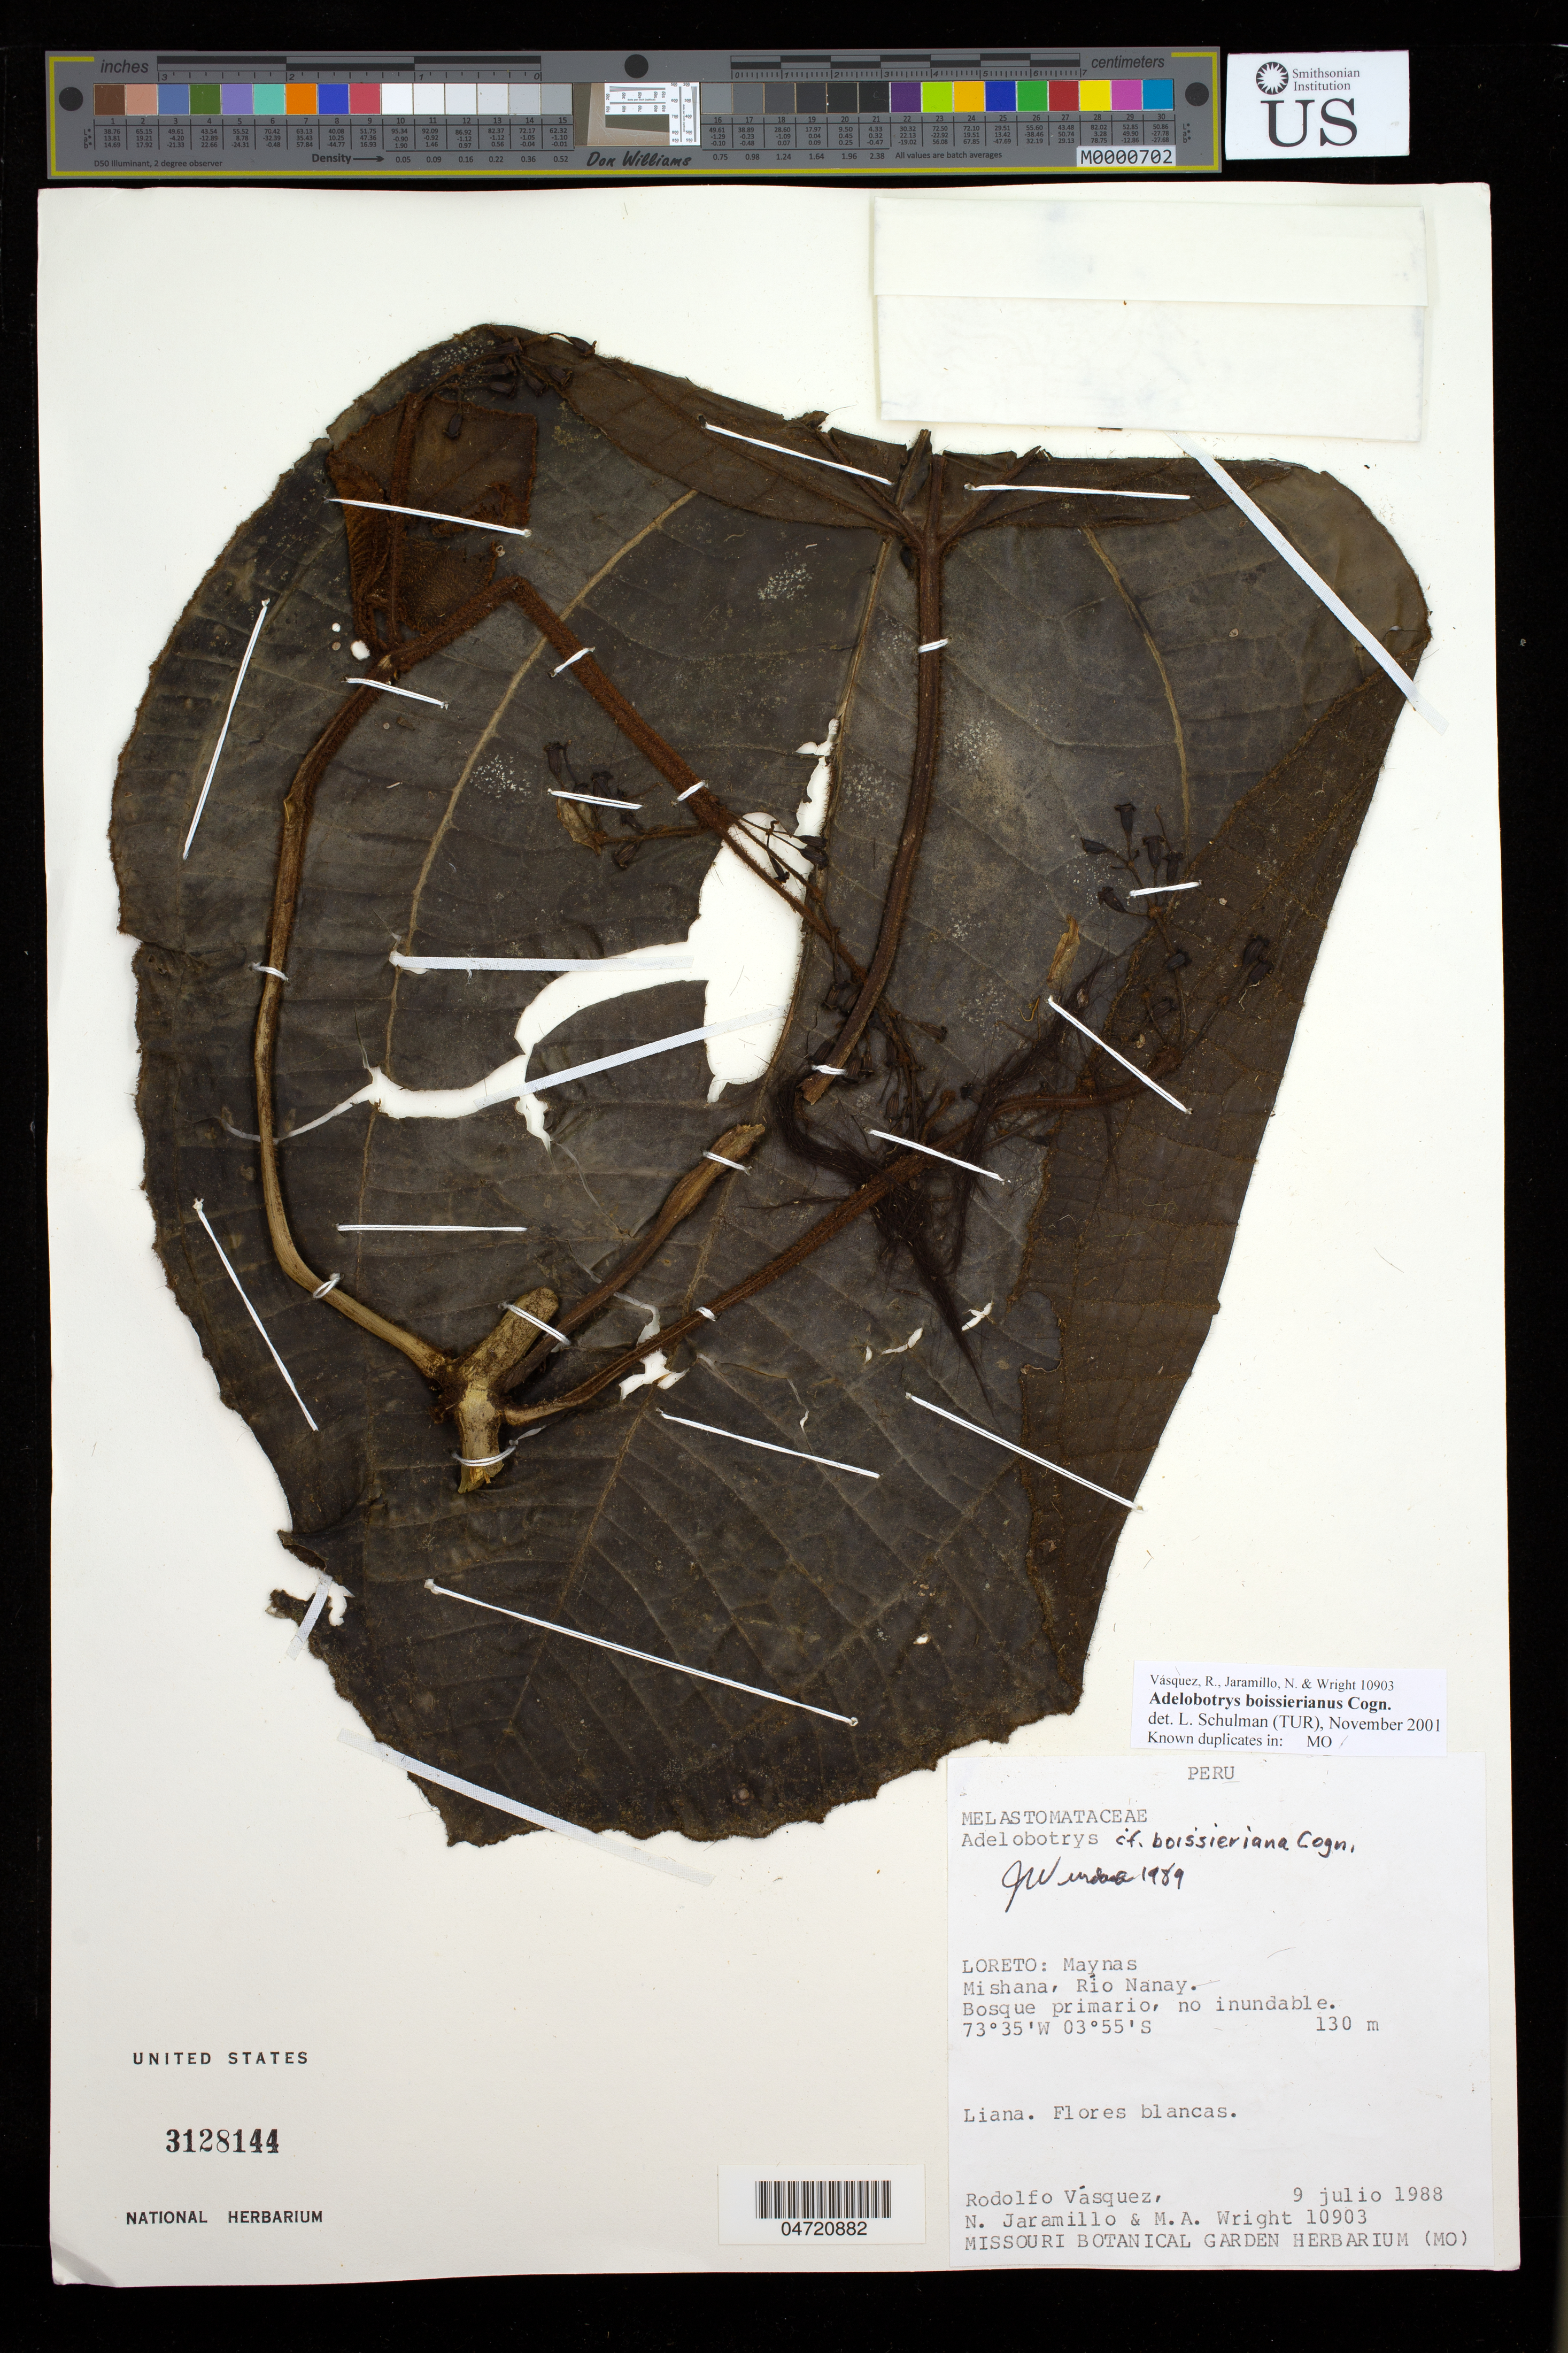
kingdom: Plantae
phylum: Tracheophyta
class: Magnoliopsida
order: Myrtales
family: Melastomataceae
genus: Adelobotrys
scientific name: Adelobotrys boissieriana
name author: Cogn.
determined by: Schulman, Leif, (TUR), University of Turku (FINLAND)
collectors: R. Vásquez M., N. Jaramillo & M. Wright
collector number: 10903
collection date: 1988-07-10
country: Peru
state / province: Loreto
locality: Maynas, Mishana, Río Nanay, Quebrada Yarana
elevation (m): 130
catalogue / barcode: US 3128144